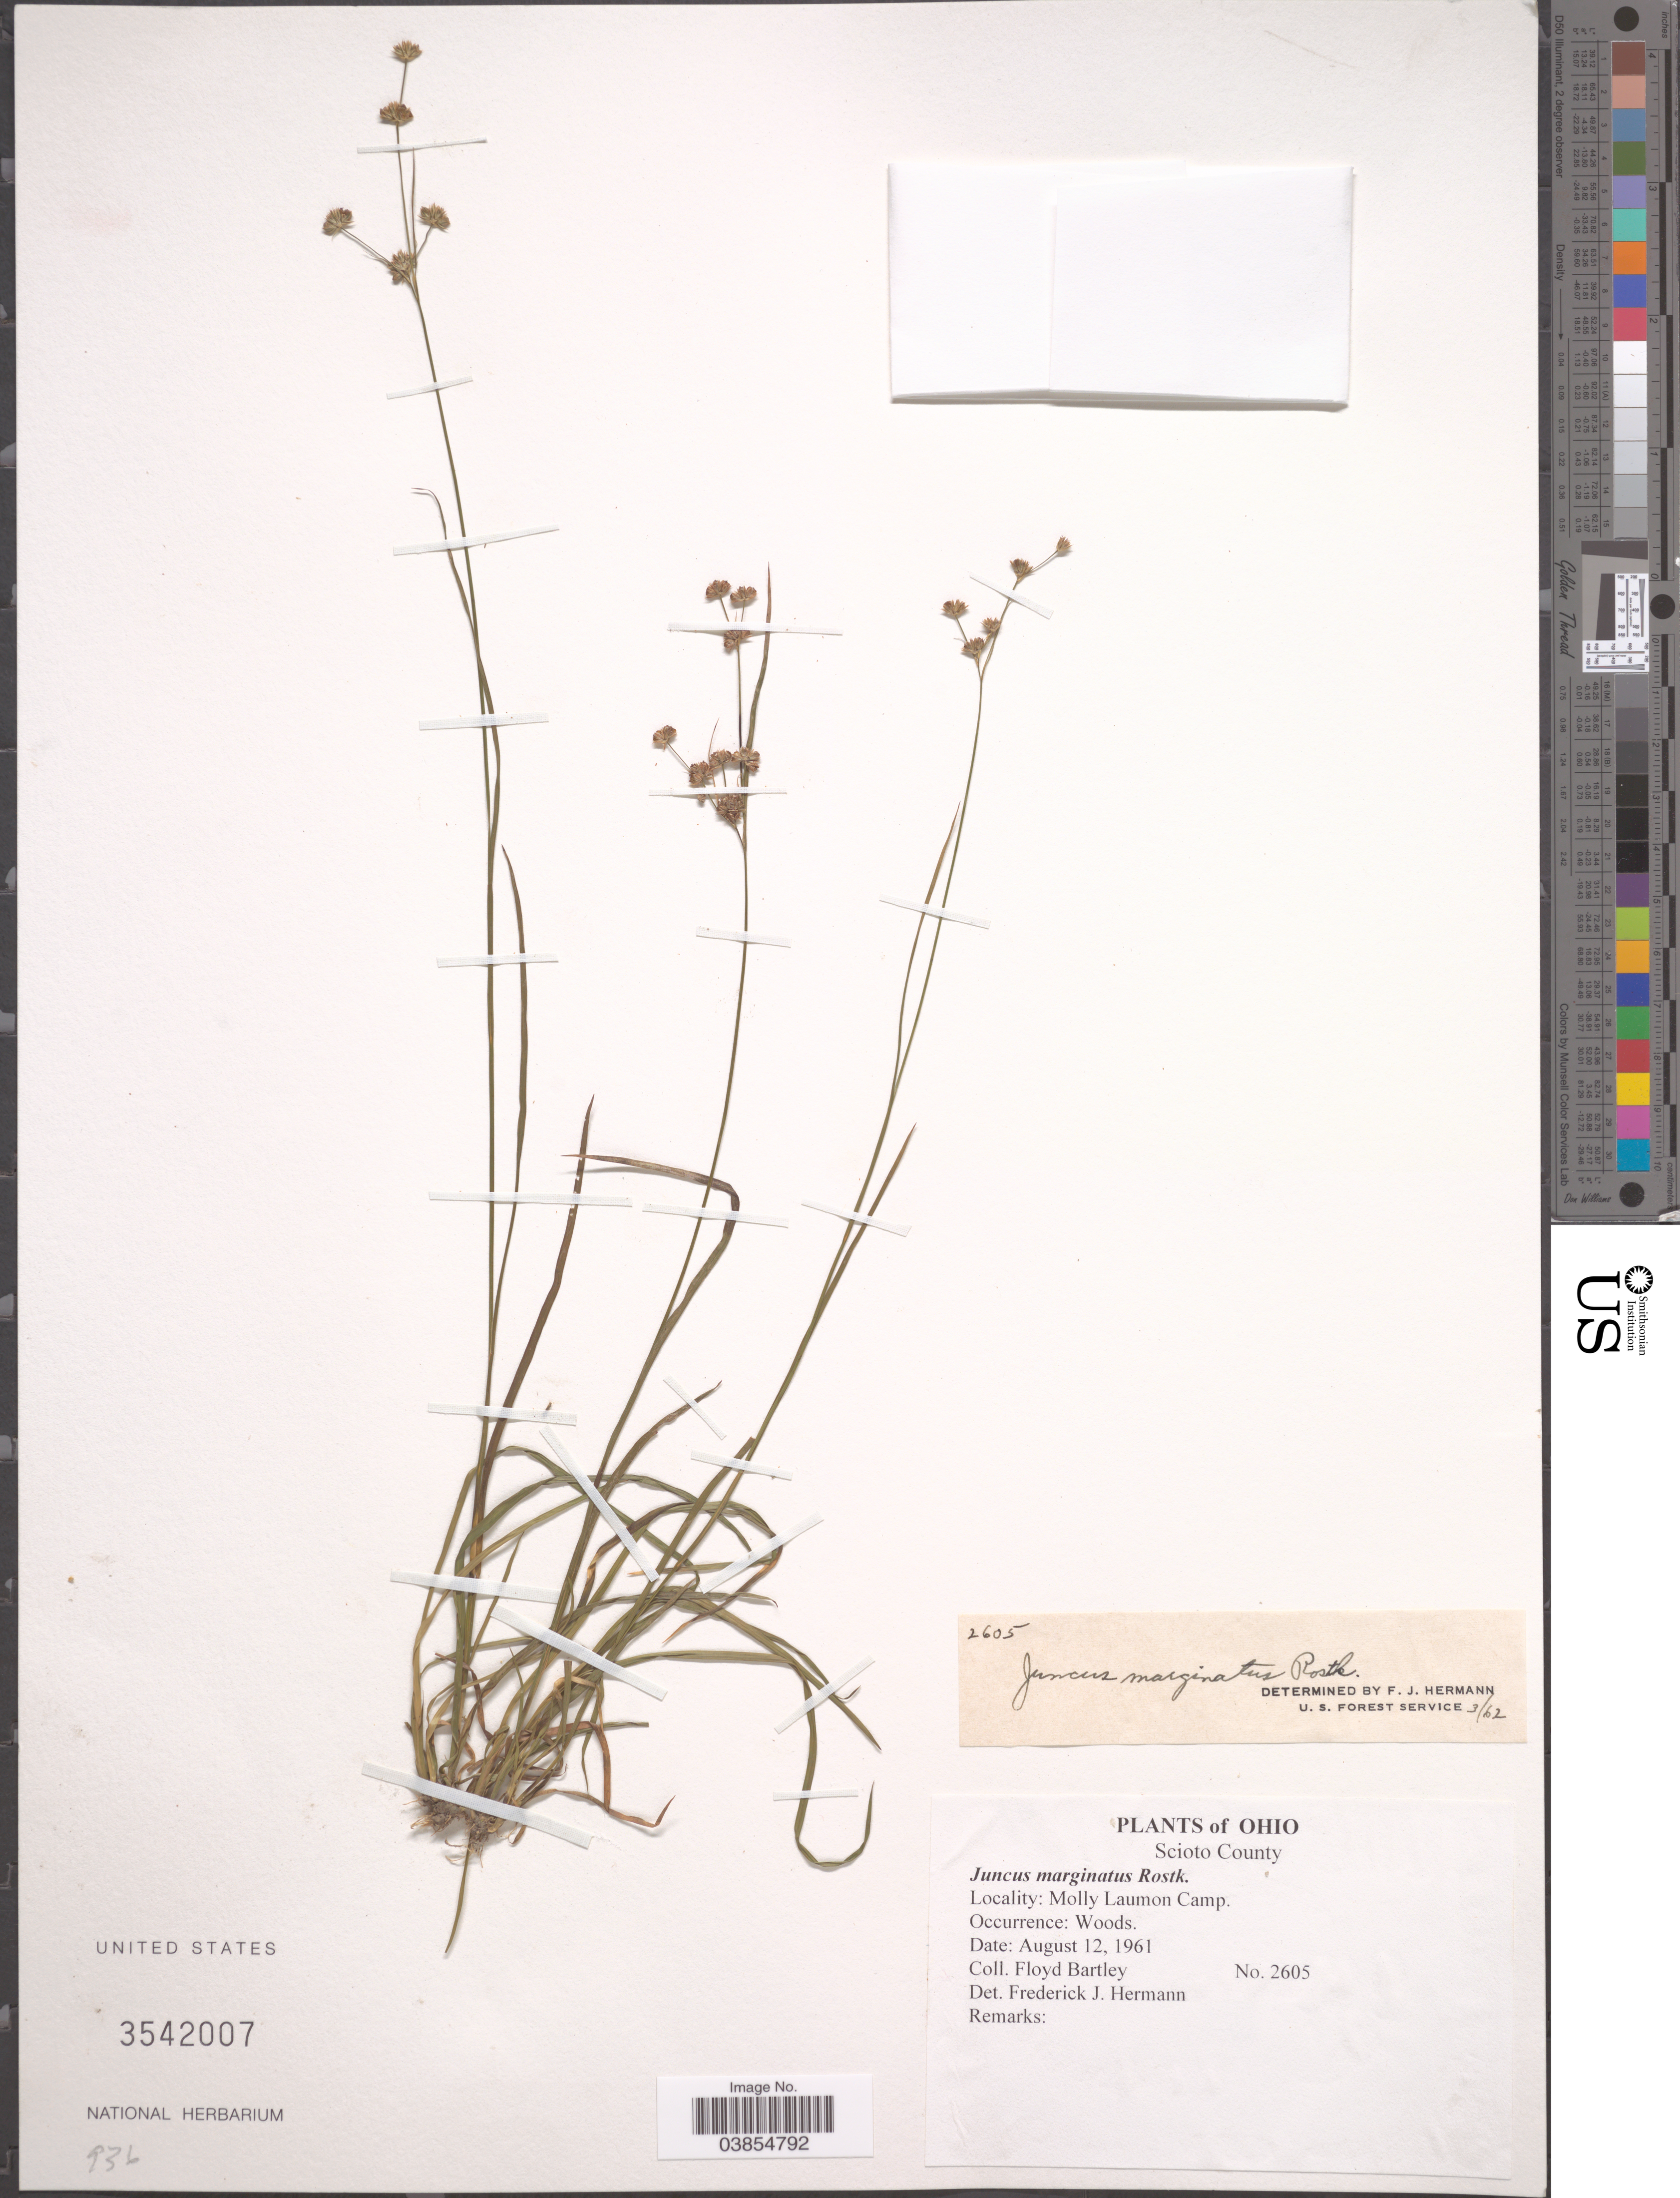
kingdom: Plantae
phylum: Tracheophyta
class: Liliopsida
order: Poales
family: Juncaceae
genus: Juncus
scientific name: Juncus marginatus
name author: Rostk.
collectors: F. Bartley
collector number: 2605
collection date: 1961-08-12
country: United States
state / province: Ohio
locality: Scioto County. Molly Laumon Camp.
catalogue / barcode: US 3542007